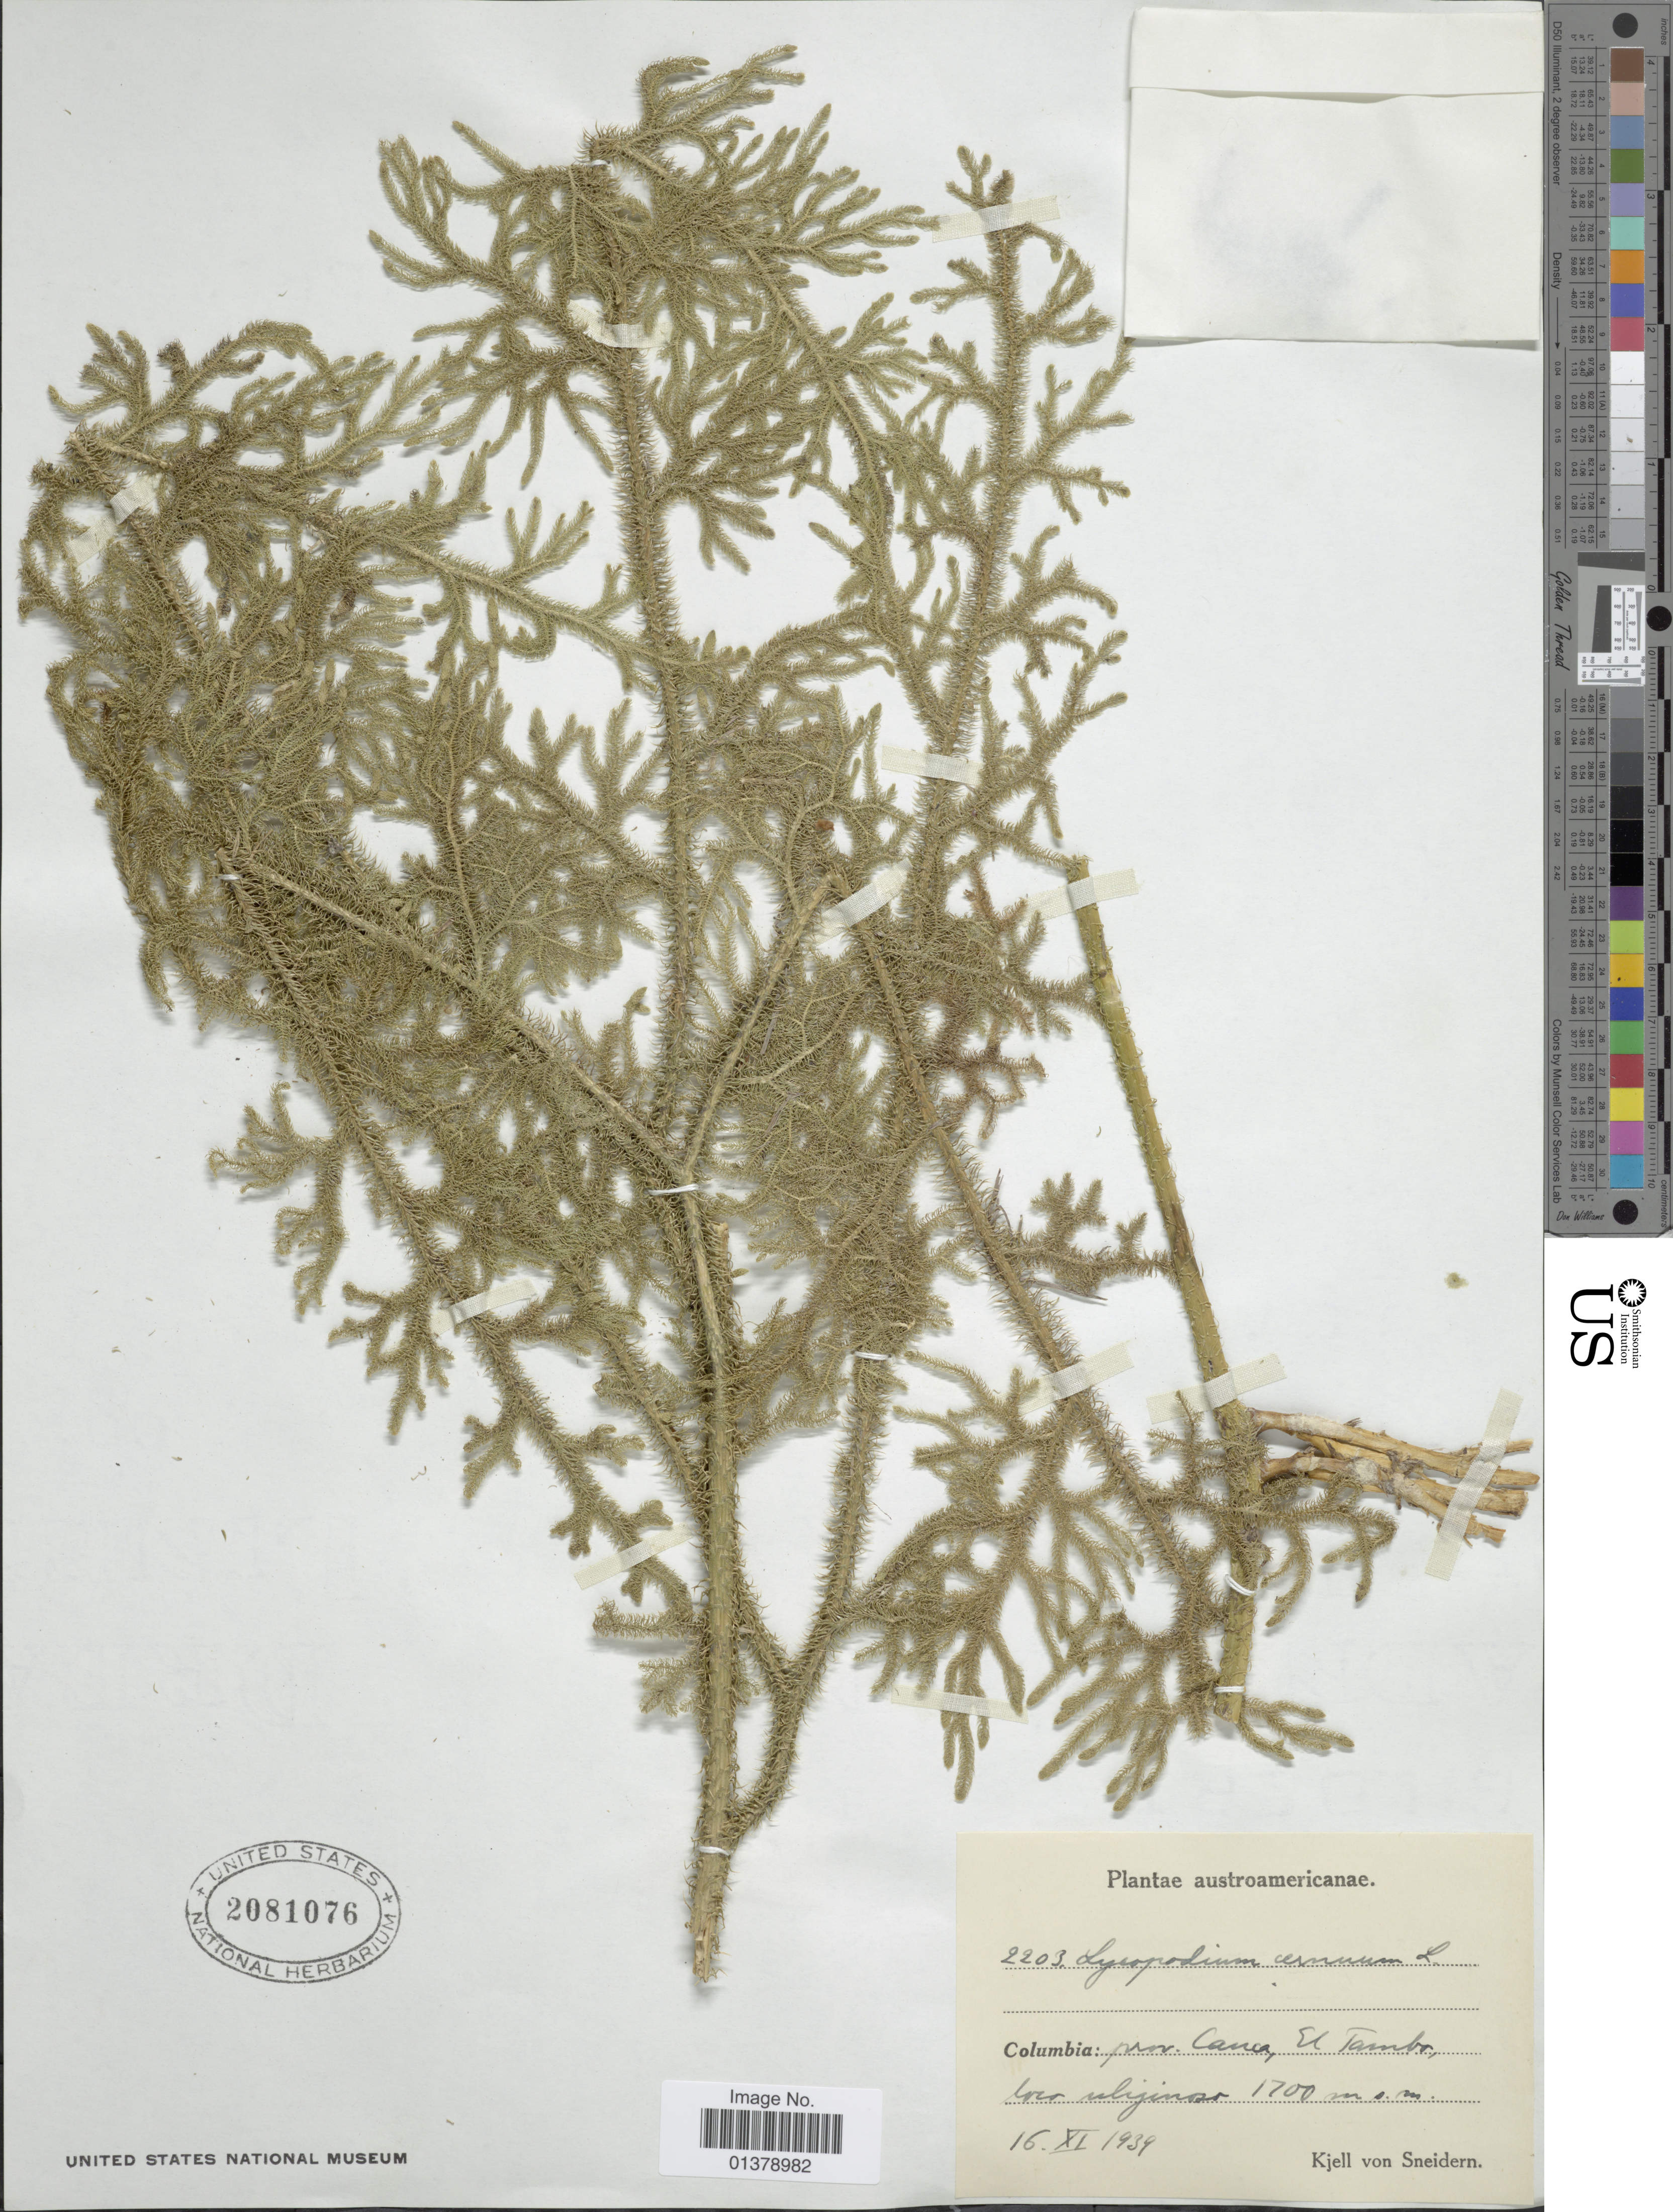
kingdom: Plantae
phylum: Tracheophyta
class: Lycopodiopsida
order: Lycopodiales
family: Lycopodiaceae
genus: Palhinhaea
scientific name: Palhinhaea cernua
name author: (L.) Vasc. & Franco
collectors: K. von Sneidern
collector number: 2203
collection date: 1939-11-16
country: Colombia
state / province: Cauca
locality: El Tambo, loco uliginoso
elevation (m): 1700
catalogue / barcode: US 2081076